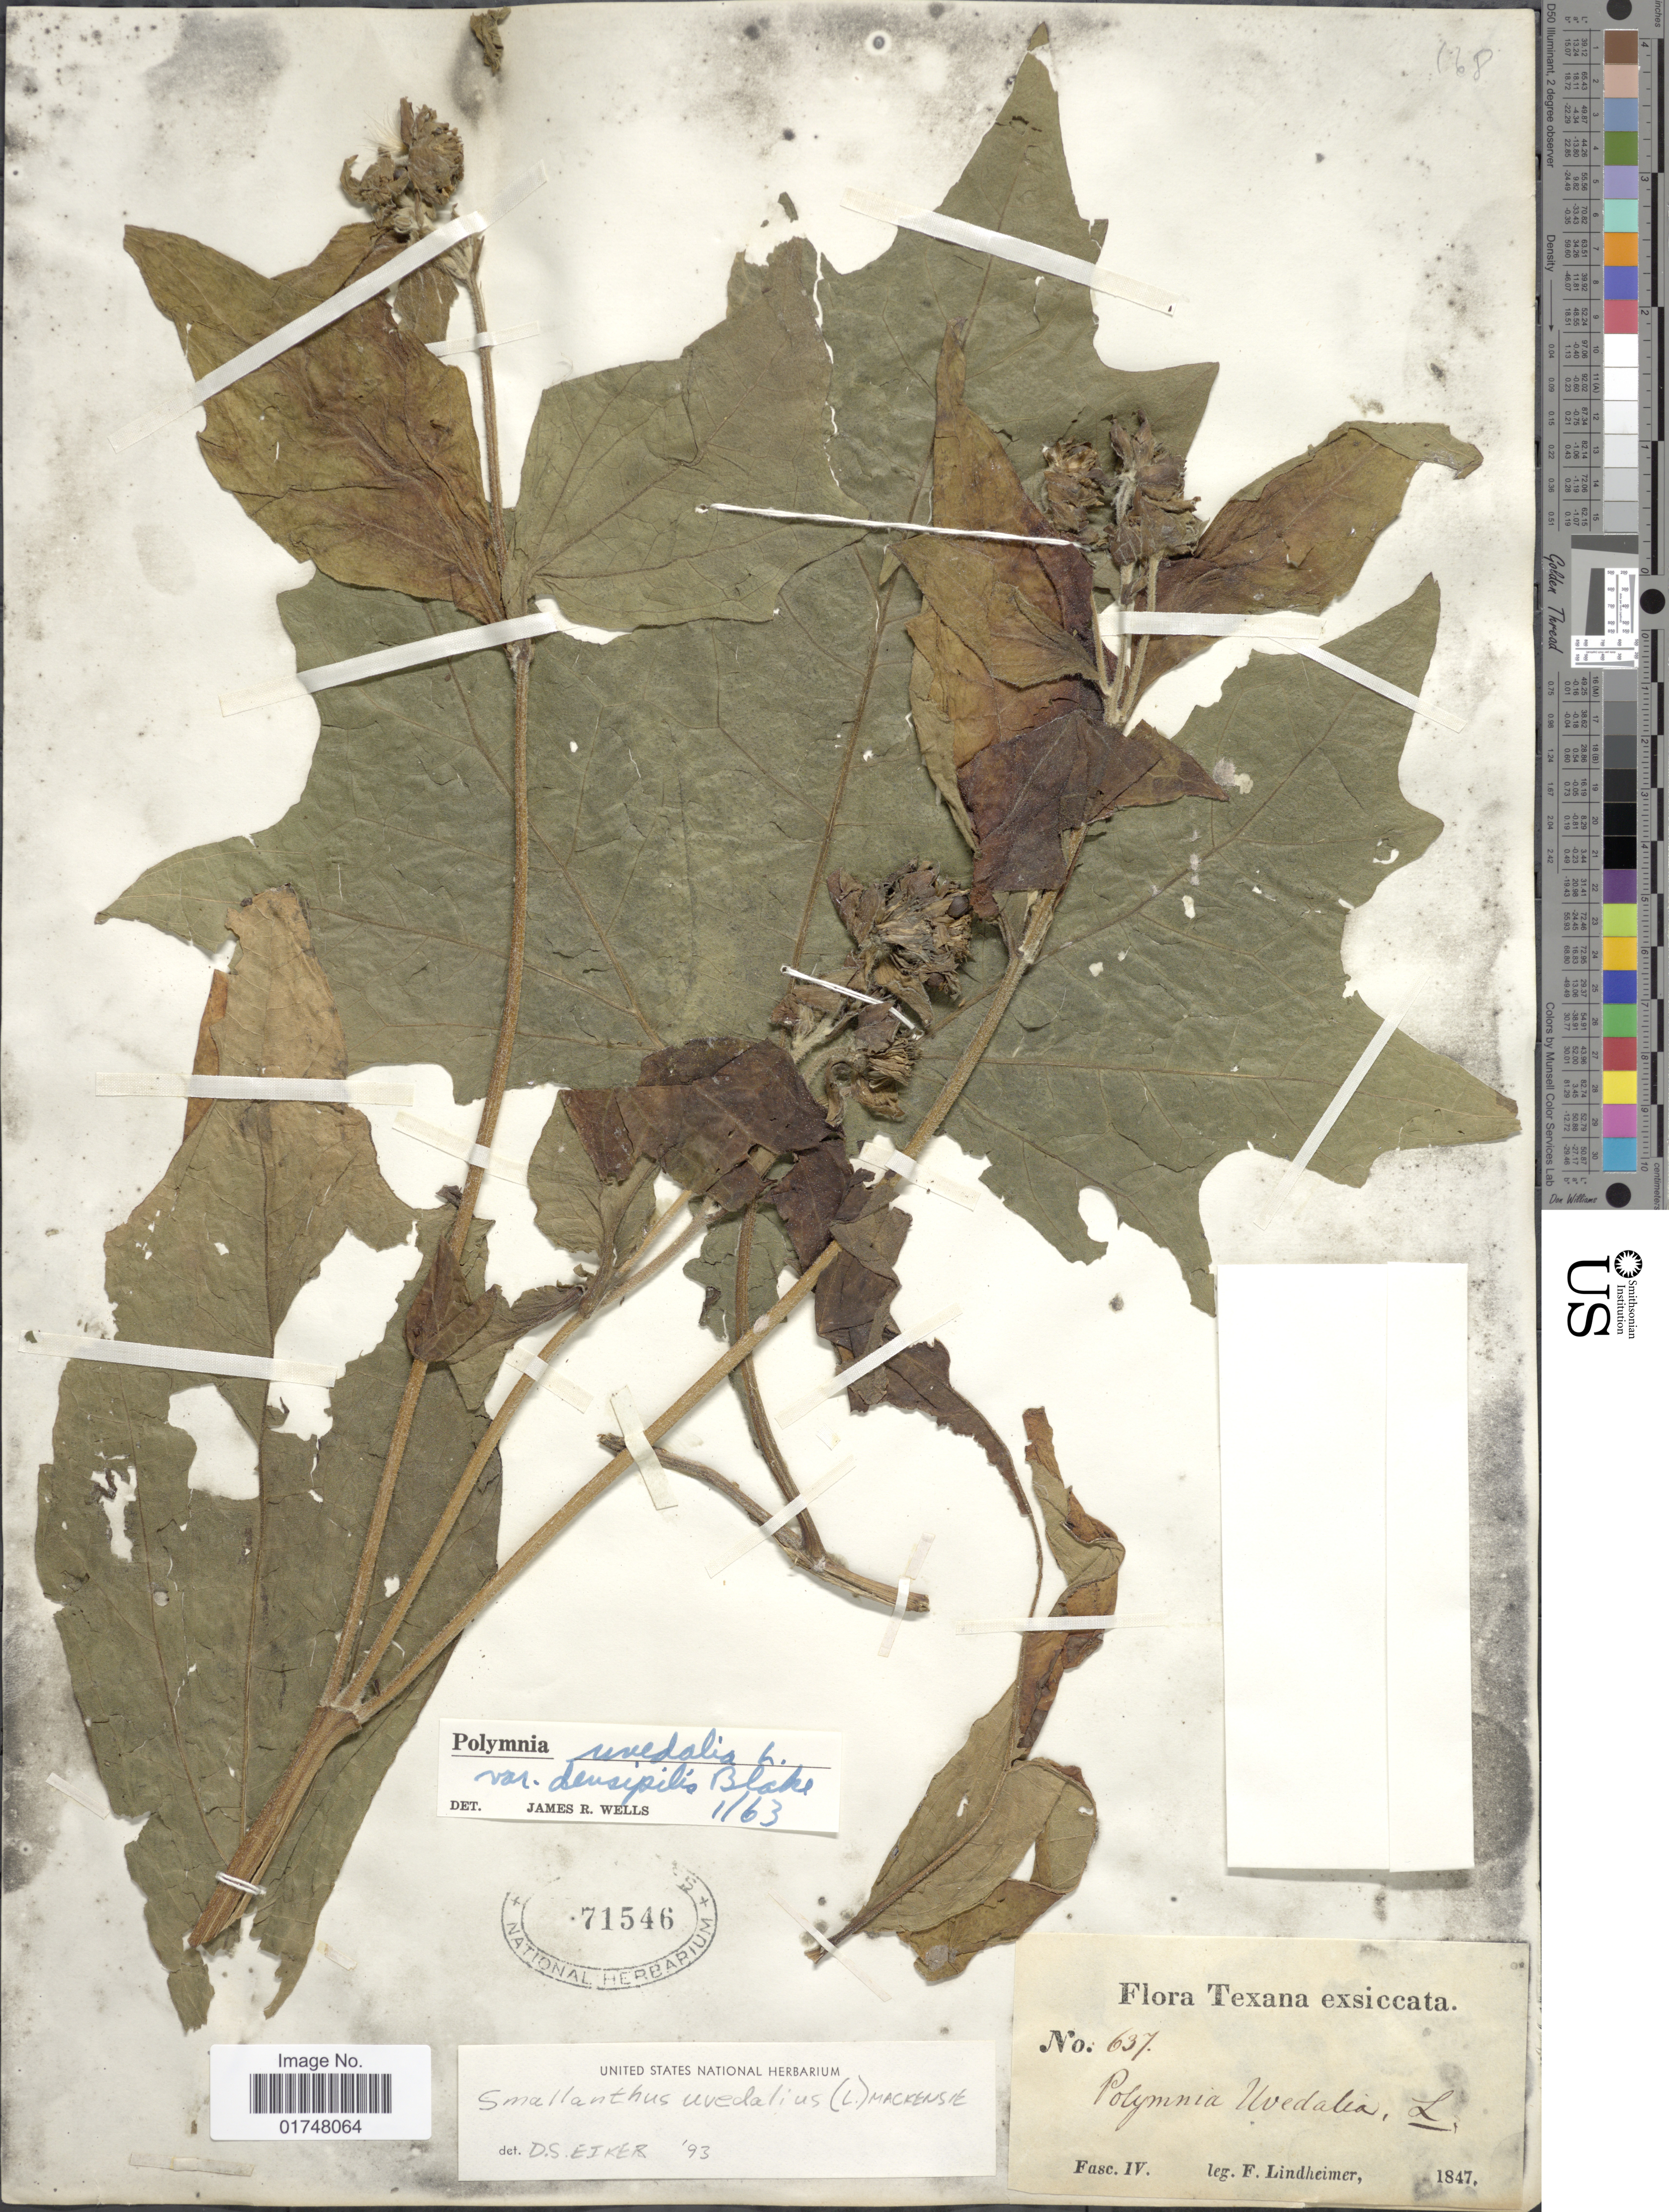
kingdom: Plantae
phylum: Tracheophyta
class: Magnoliopsida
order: Asterales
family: Asteraceae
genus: Smallanthus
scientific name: Smallanthus uvedalia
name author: (L.) Mack. ex Mack.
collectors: F. Lindheimer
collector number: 637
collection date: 1947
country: United States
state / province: Texas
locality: Fasc IV [unsure placement]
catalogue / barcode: US 71546